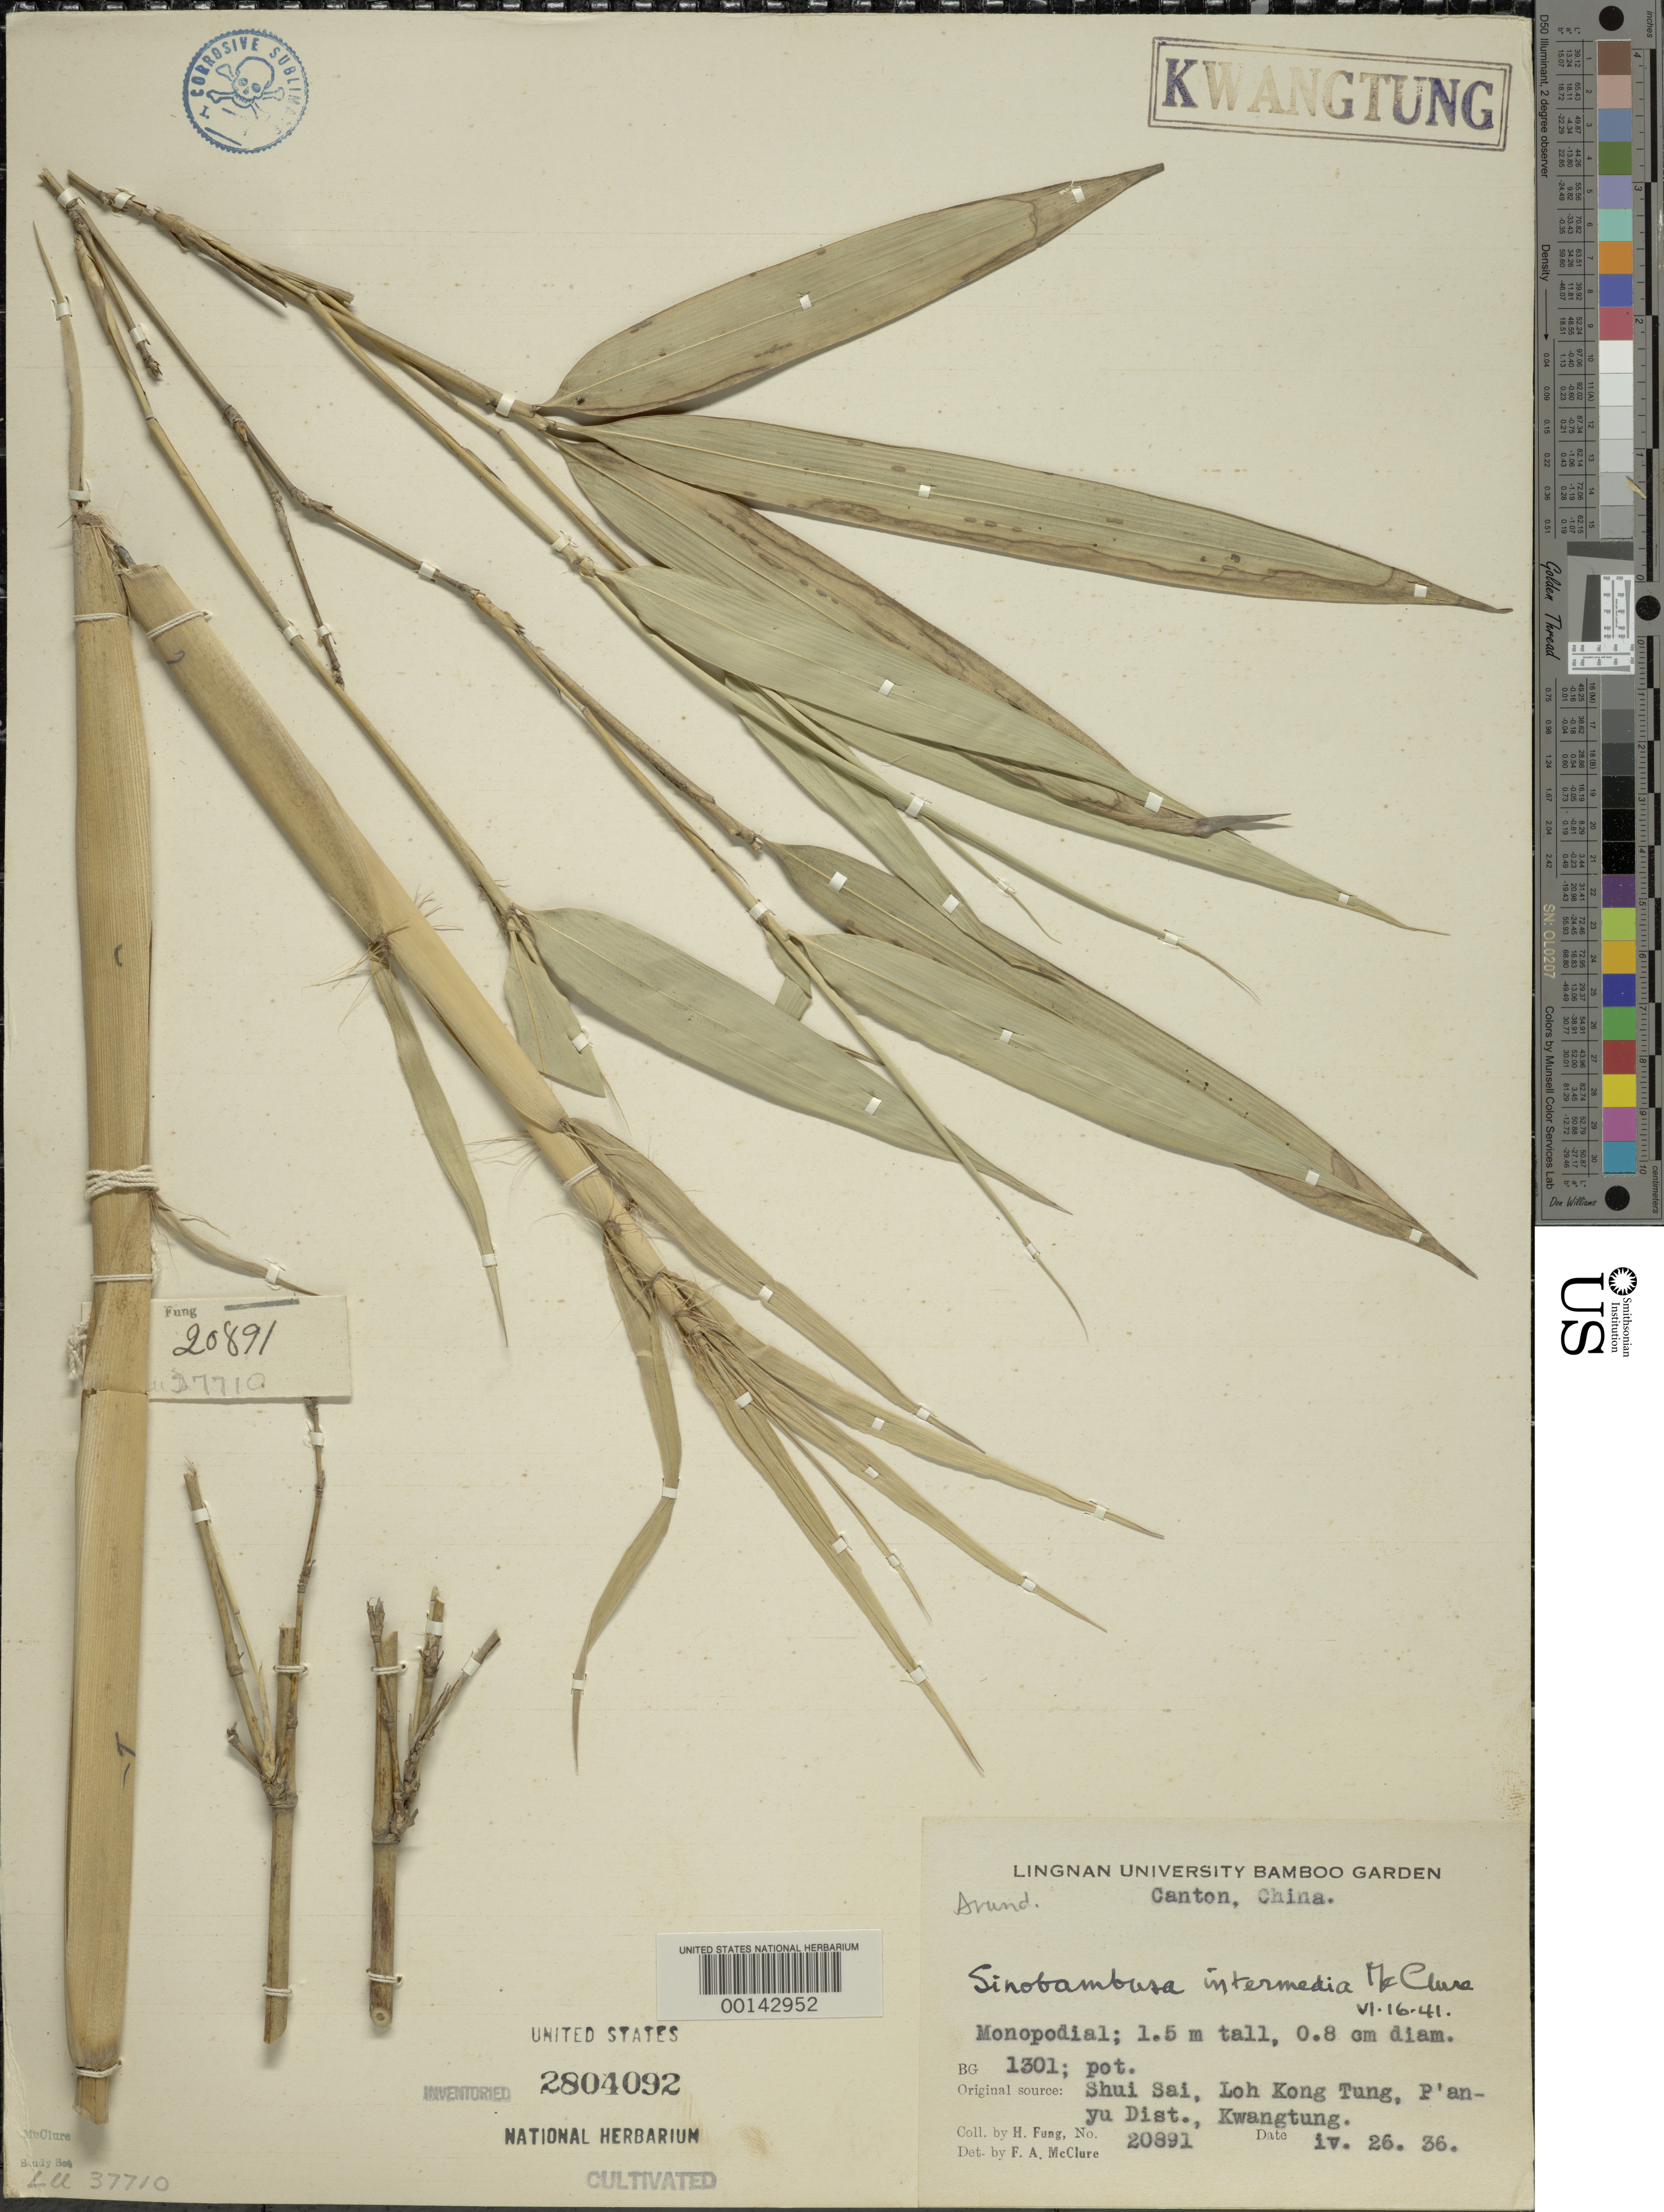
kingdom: Plantae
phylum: Tracheophyta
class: Liliopsida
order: Poales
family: Poaceae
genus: Sinobambusa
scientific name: Sinobambusa intermedia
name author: McClure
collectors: H. L. Fung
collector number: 20891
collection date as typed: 26 Apr 1936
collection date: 1936-04-26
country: China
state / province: Guangdong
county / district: P'an Yu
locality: Lingnan Universtiy Bamboo Garden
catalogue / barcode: US 2804092